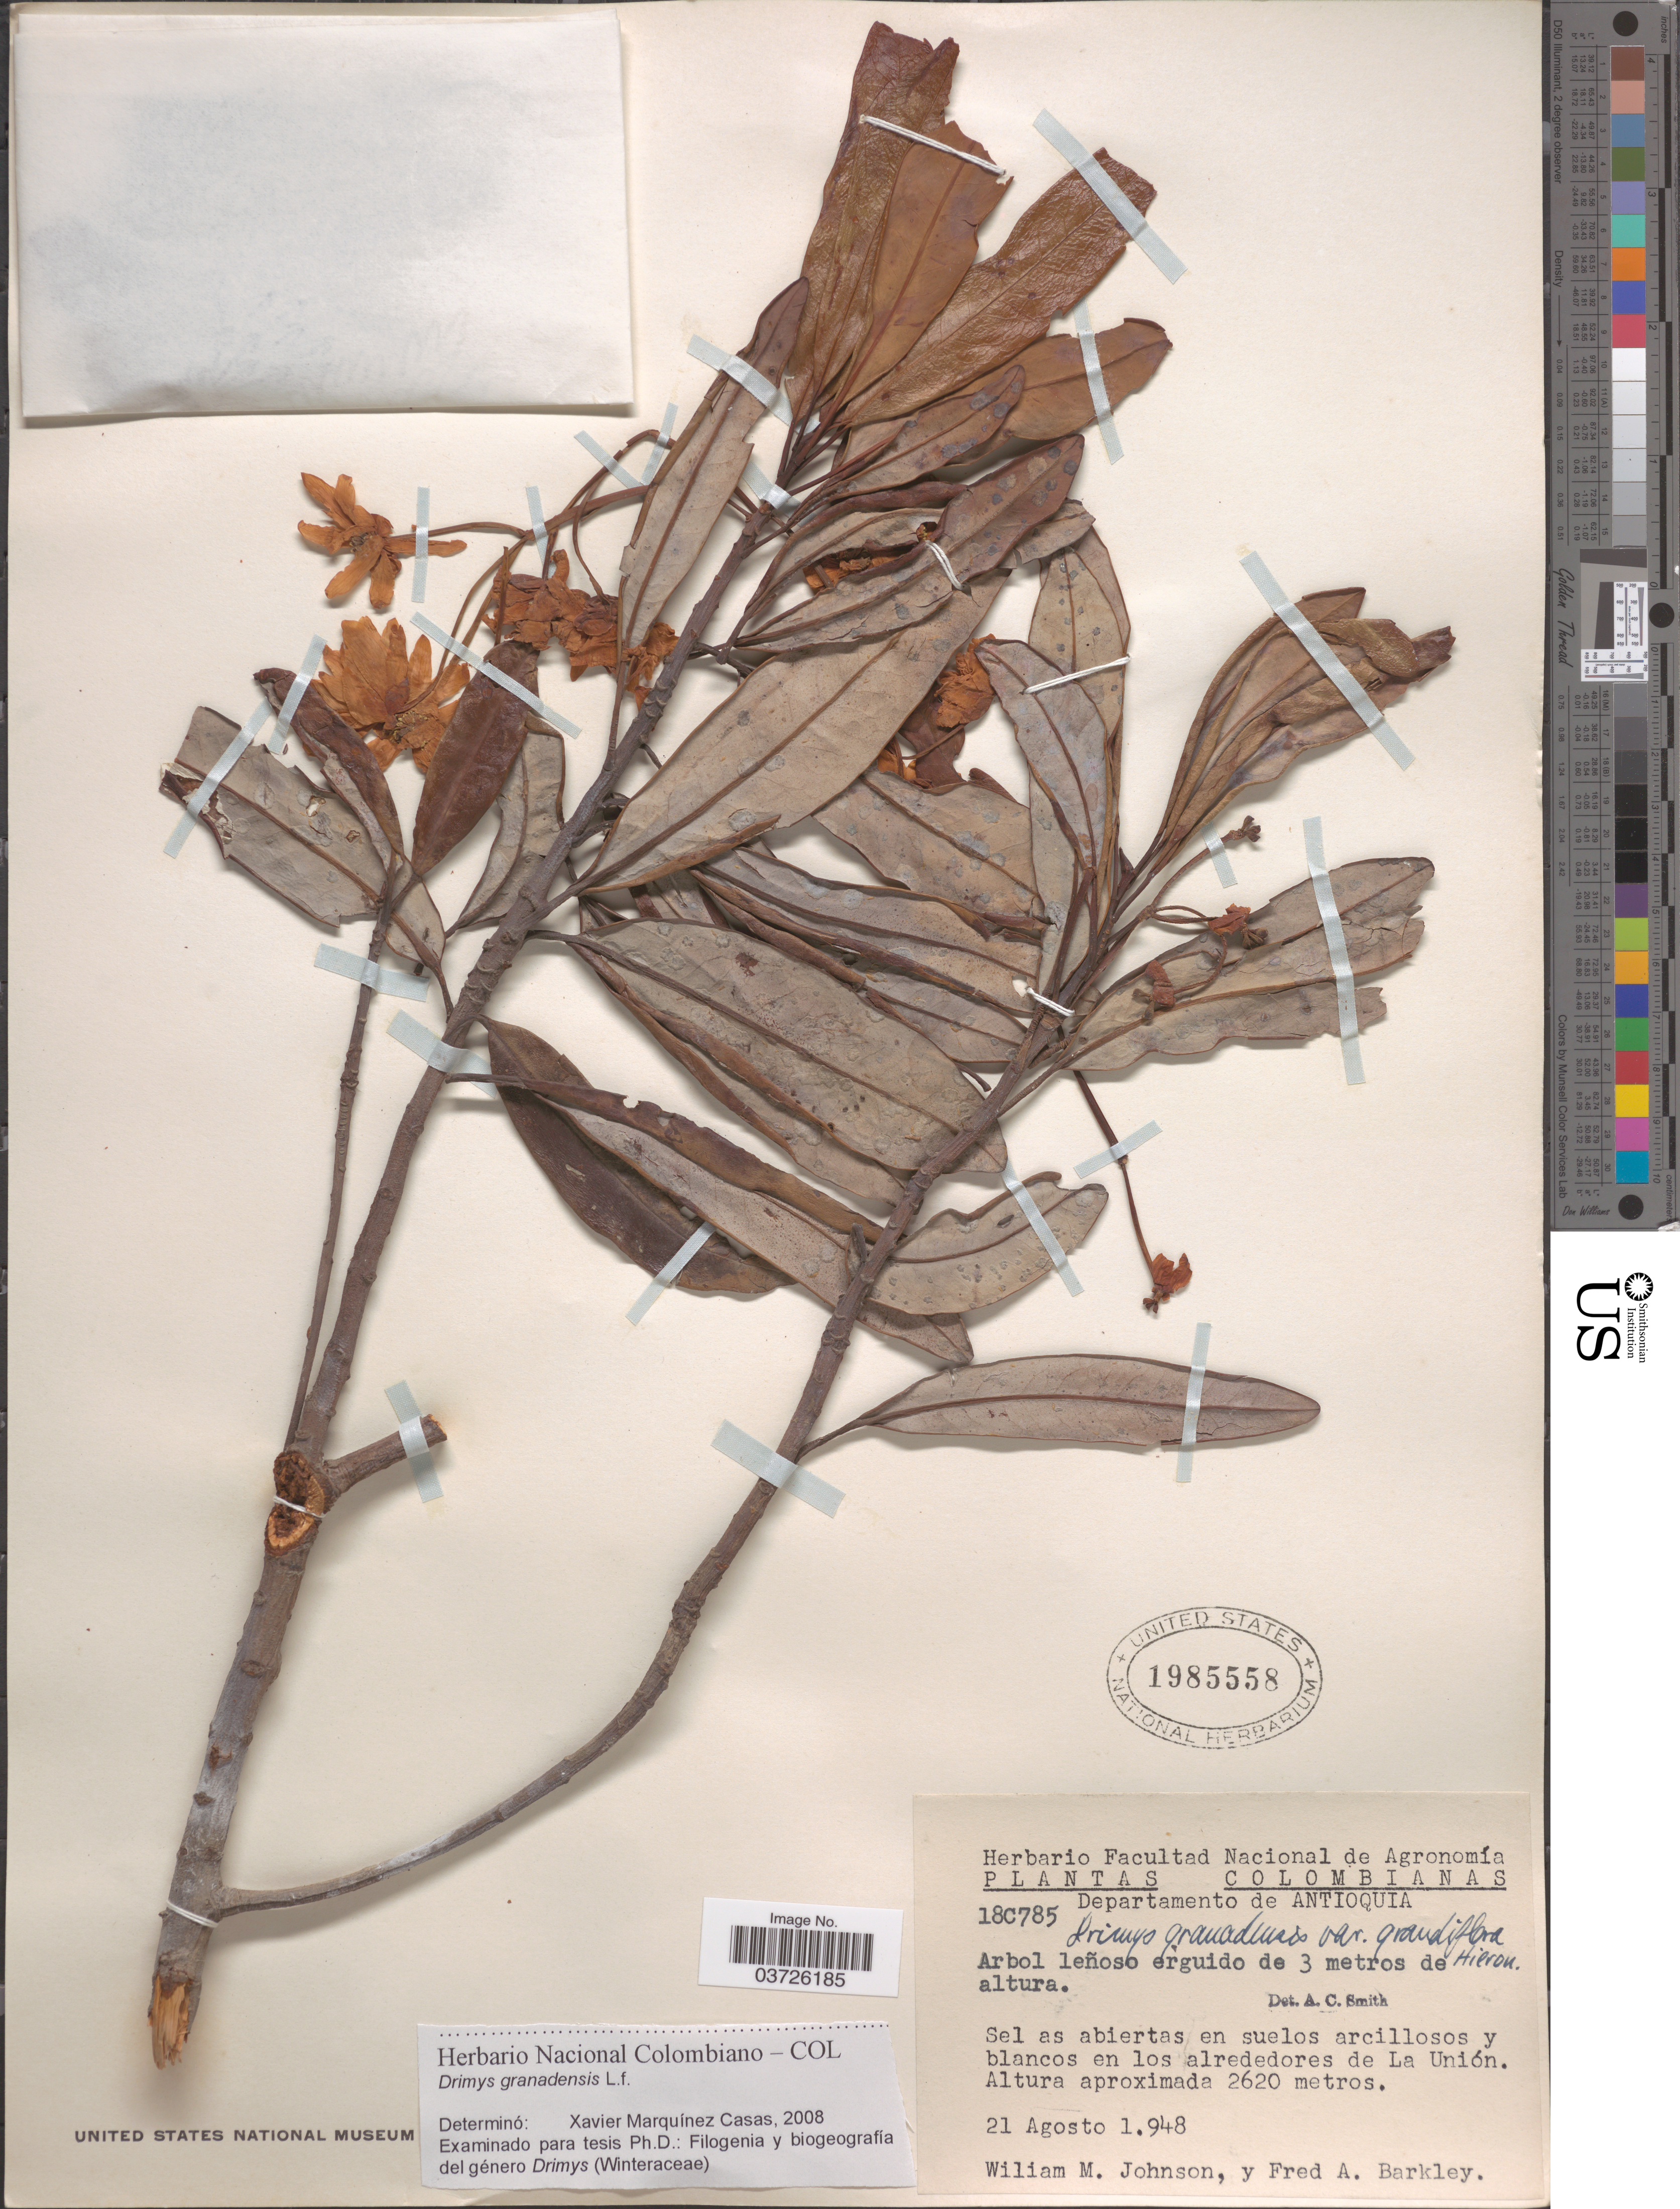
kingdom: Plantae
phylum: Tracheophyta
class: Magnoliopsida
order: Canellales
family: Winteraceae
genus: Drimys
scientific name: Drimys granadensis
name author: L. f.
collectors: W. M. Johnson & F. A. Barkley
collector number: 18C785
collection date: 1948-08-21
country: Colombia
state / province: Antioquia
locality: Departamento de Antioquia. En los alrededores de La Unión.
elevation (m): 2620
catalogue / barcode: US 1985558